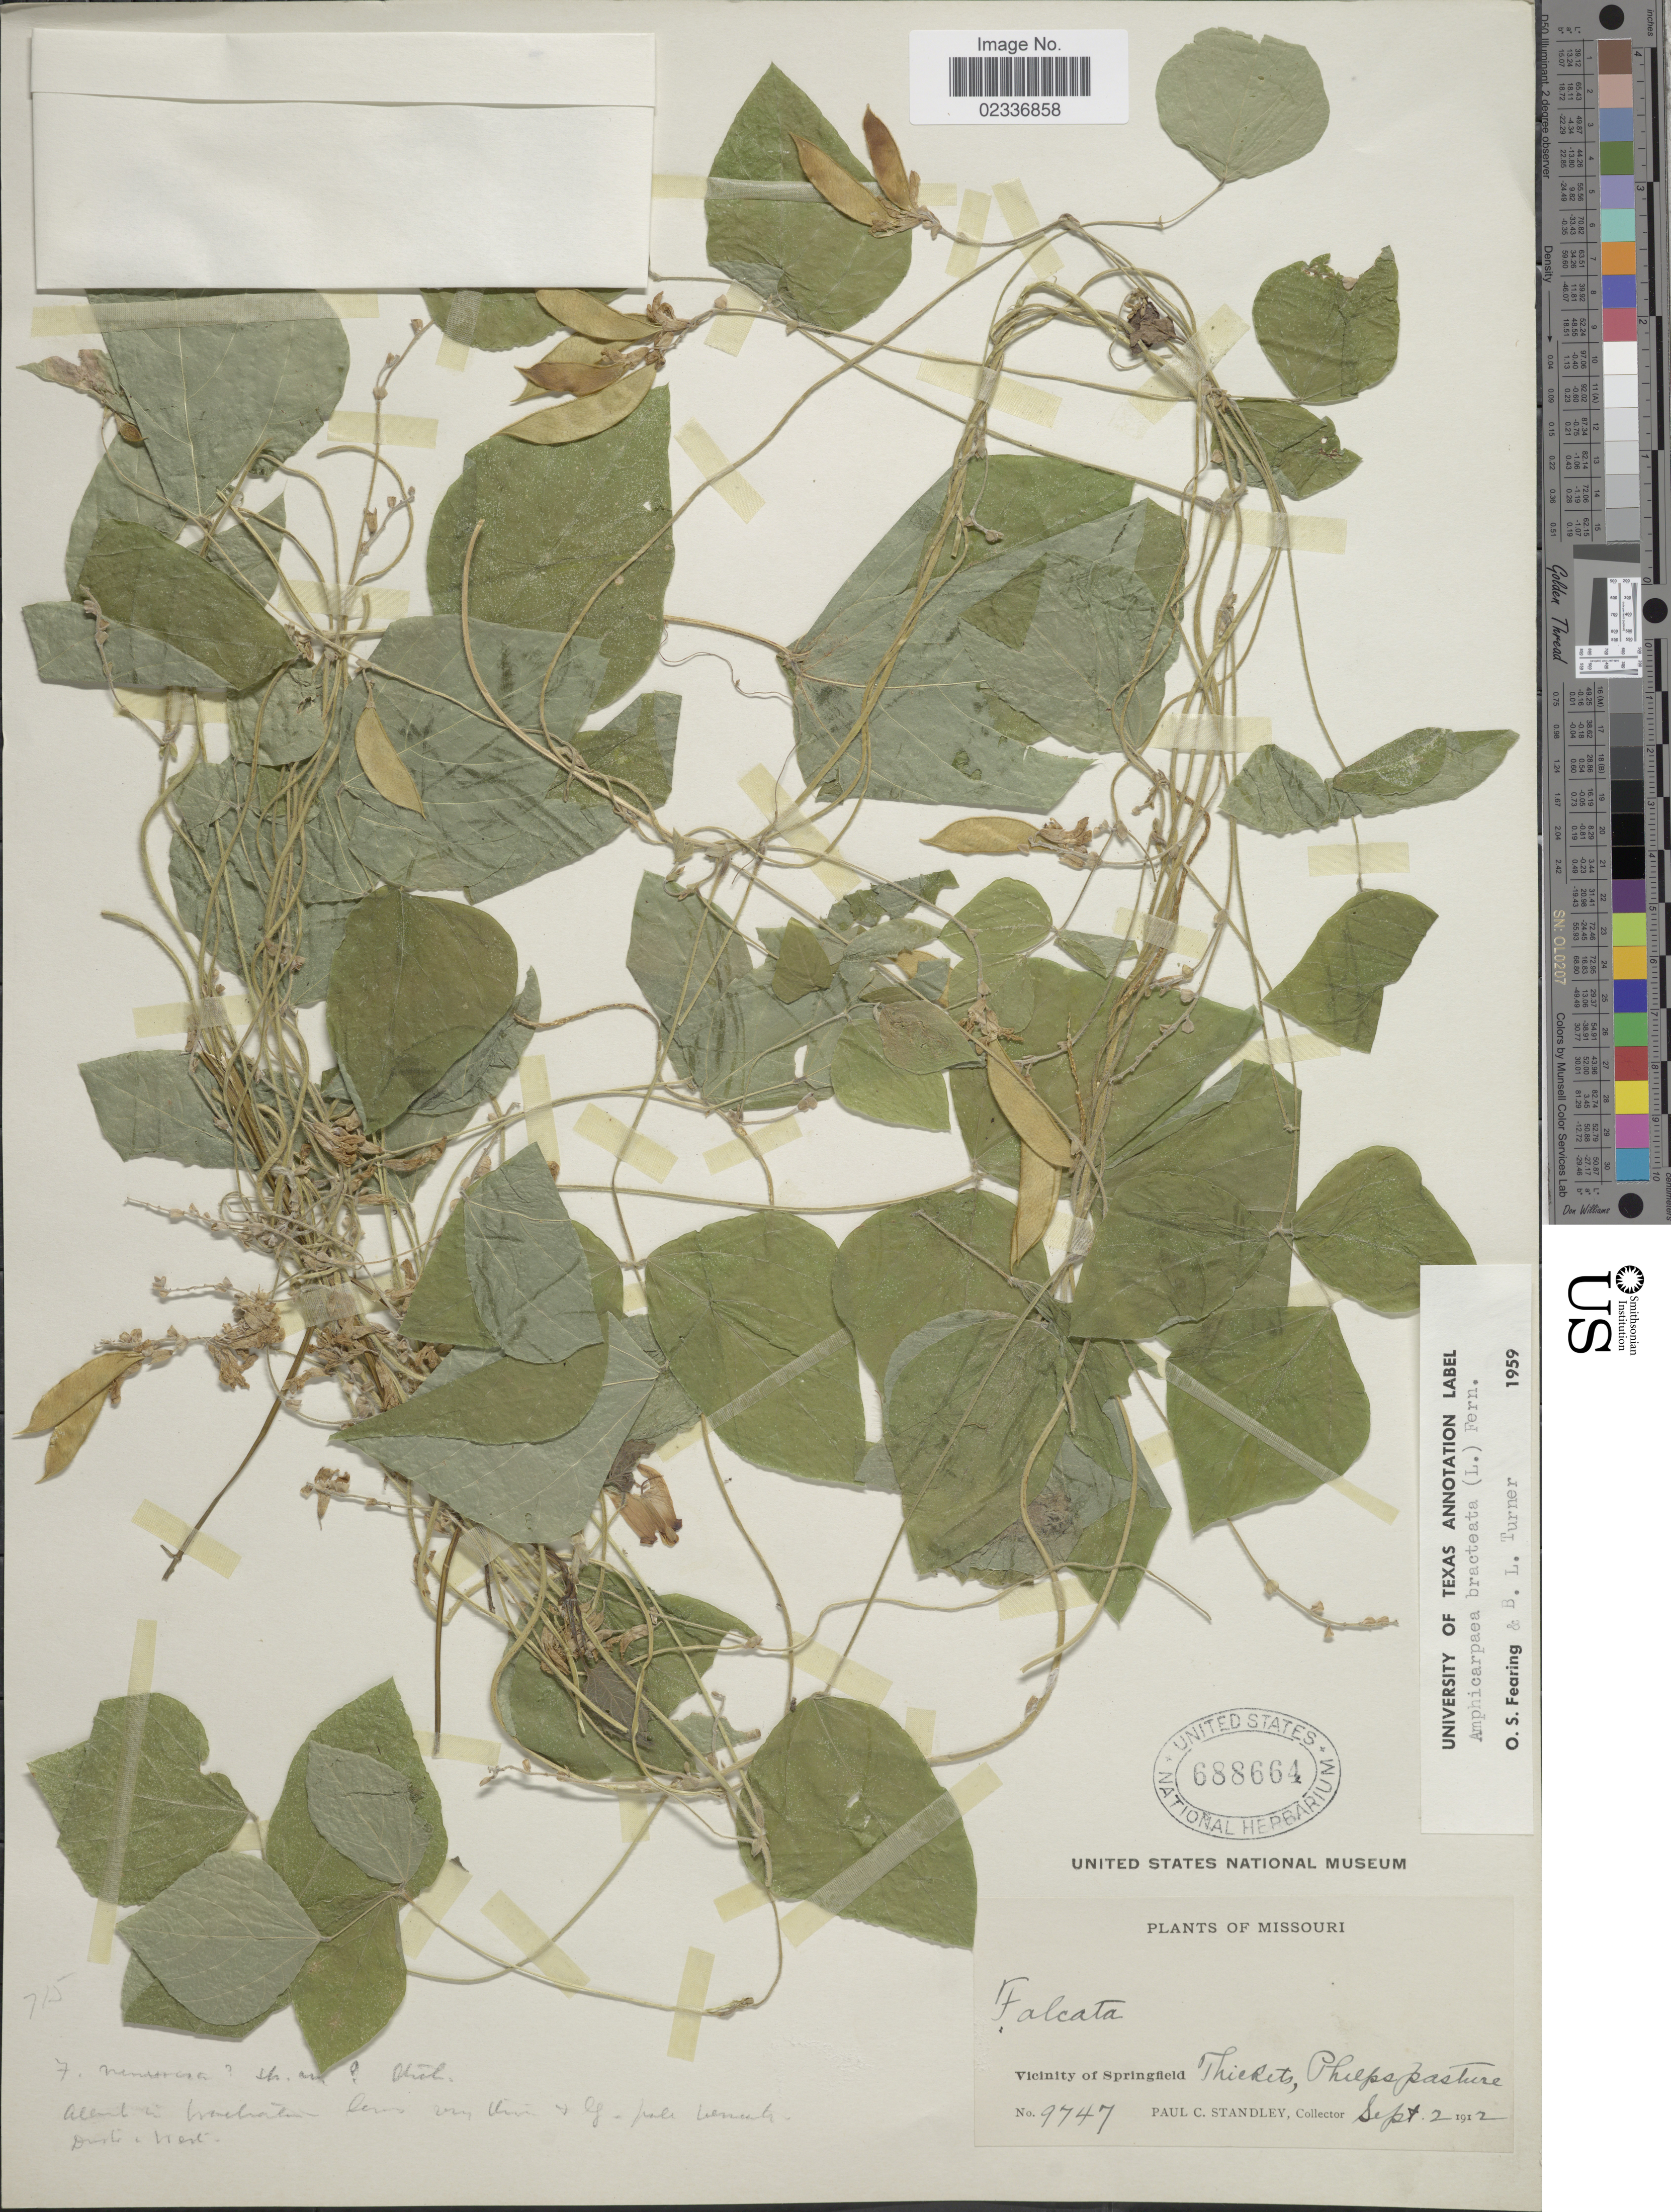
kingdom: Plantae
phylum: Tracheophyta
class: Magnoliopsida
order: Fabales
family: Fabaceae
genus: Amphicarpaea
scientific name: Amphicarpaea bracteata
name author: (L.) Fernald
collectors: P. C. Standley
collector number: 9747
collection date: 1912-09-02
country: United States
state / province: Missouri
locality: Vicinity of Springfield, Thicekts, Phelps pasture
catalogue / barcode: US 688664